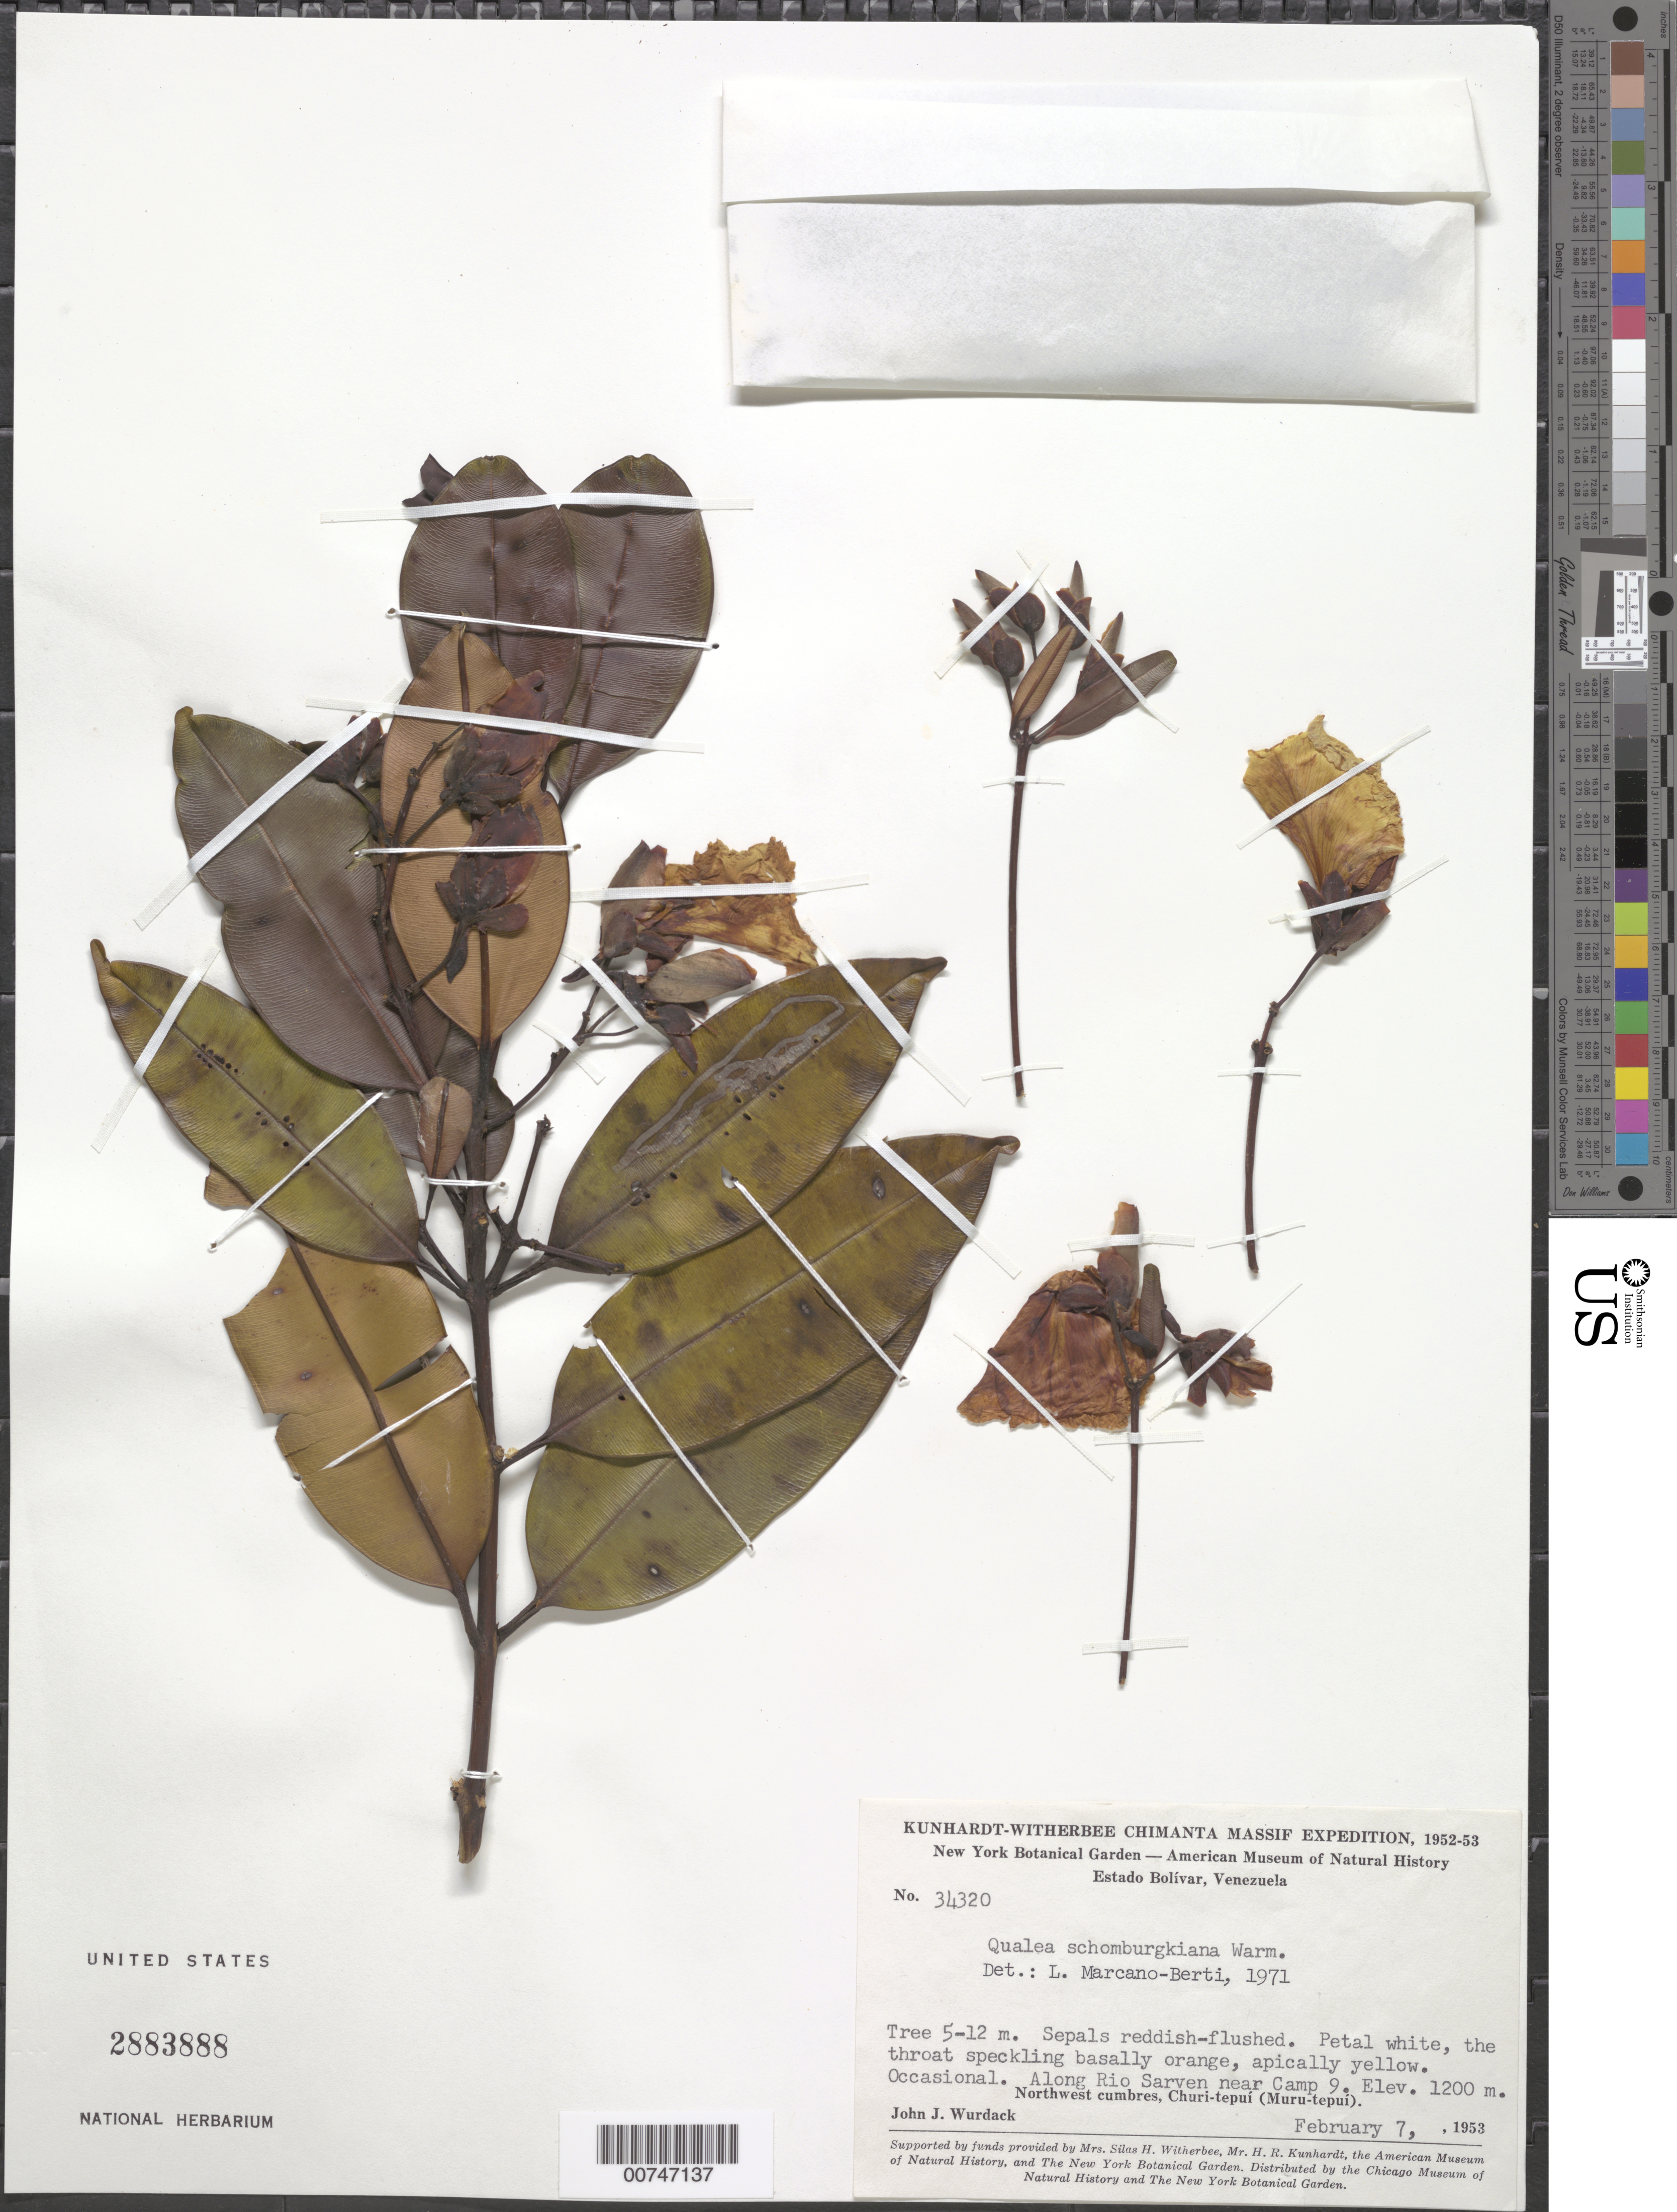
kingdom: Plantae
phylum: Tracheophyta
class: Magnoliopsida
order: Myrtales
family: Vochysiaceae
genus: Qualea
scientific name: Qualea schomburgkiana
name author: Warm.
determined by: Marcano-Berti, L.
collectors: J. J. Wurdack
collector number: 34320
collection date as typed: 7-Feb-53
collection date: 1953-02-07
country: Venezuela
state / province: Bolívar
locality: Churi-tepuí (Muru-tepuí), NW of; along Río Sarven near Camp 9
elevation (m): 1200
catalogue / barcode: US 2883888